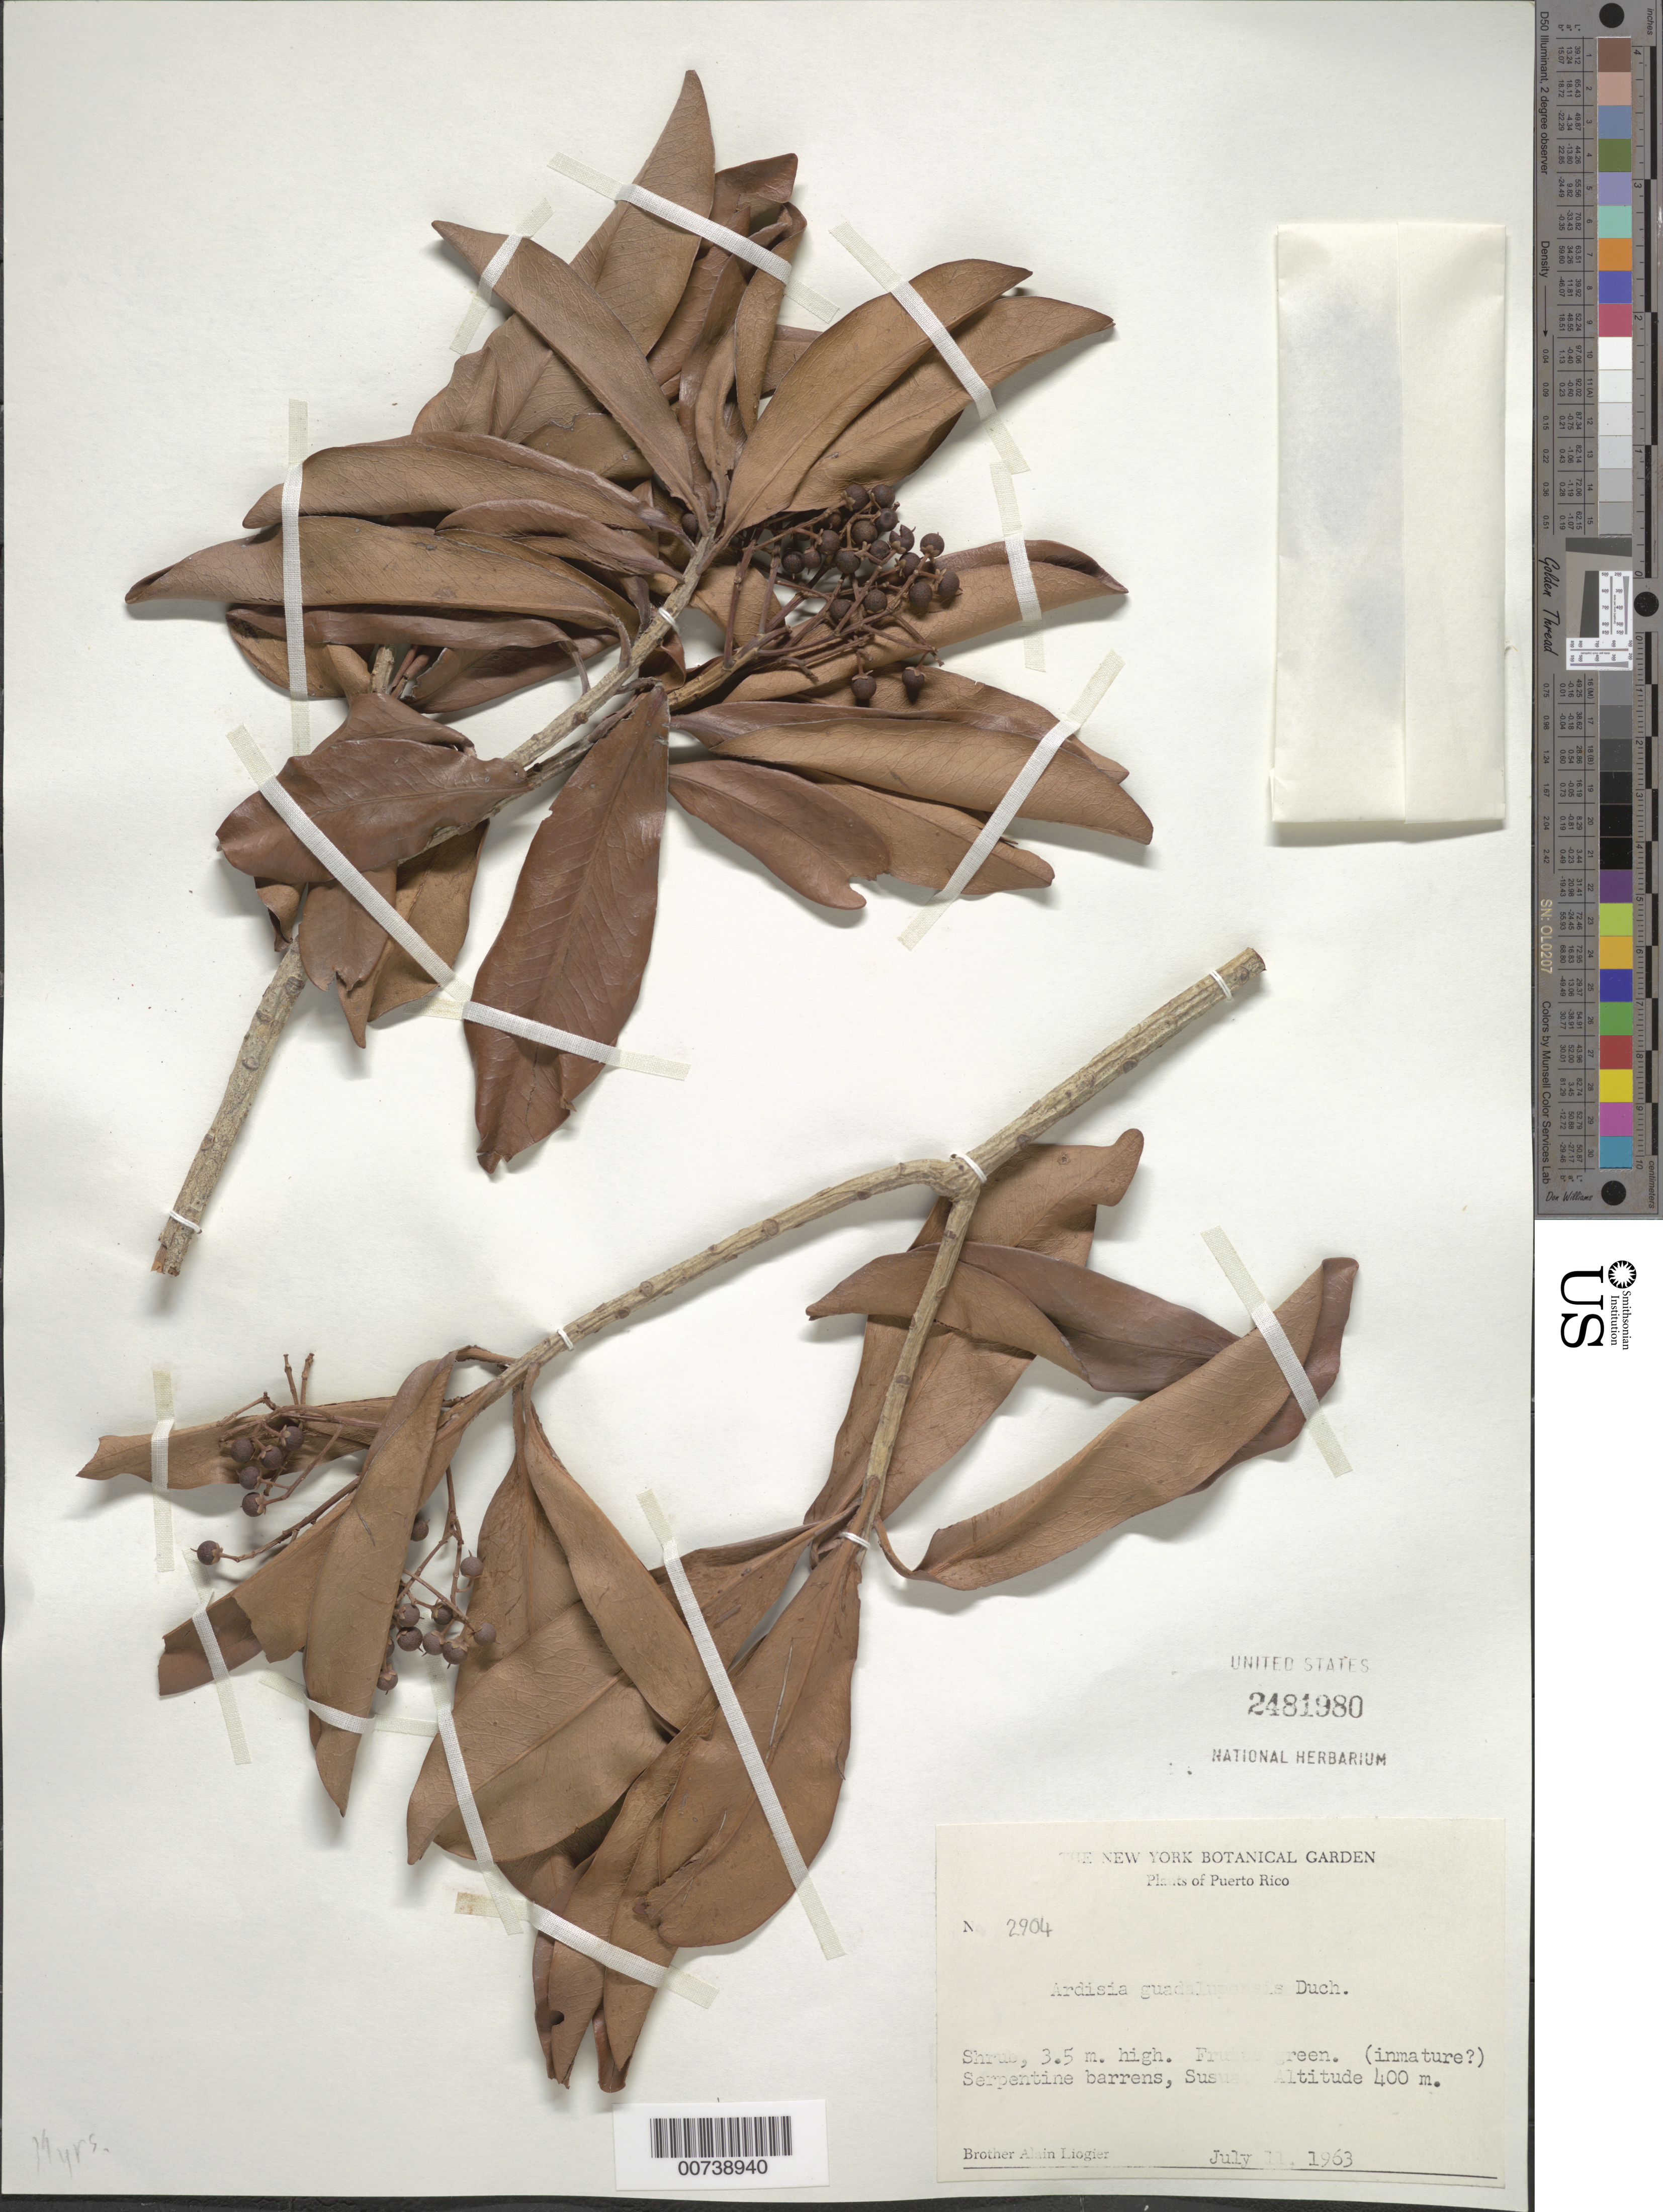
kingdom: Plantae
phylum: Tracheophyta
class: Magnoliopsida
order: Ericales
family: Primulaceae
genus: Ardisia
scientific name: Ardisia obovata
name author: Desv. ex Ham.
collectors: A. H. Liogier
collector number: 2904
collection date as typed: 11 Jul 1963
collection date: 1963-07-11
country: Puerto Rico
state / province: Sabana Grande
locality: Susúa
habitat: Serpentine barrens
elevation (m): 400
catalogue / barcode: US 2481980